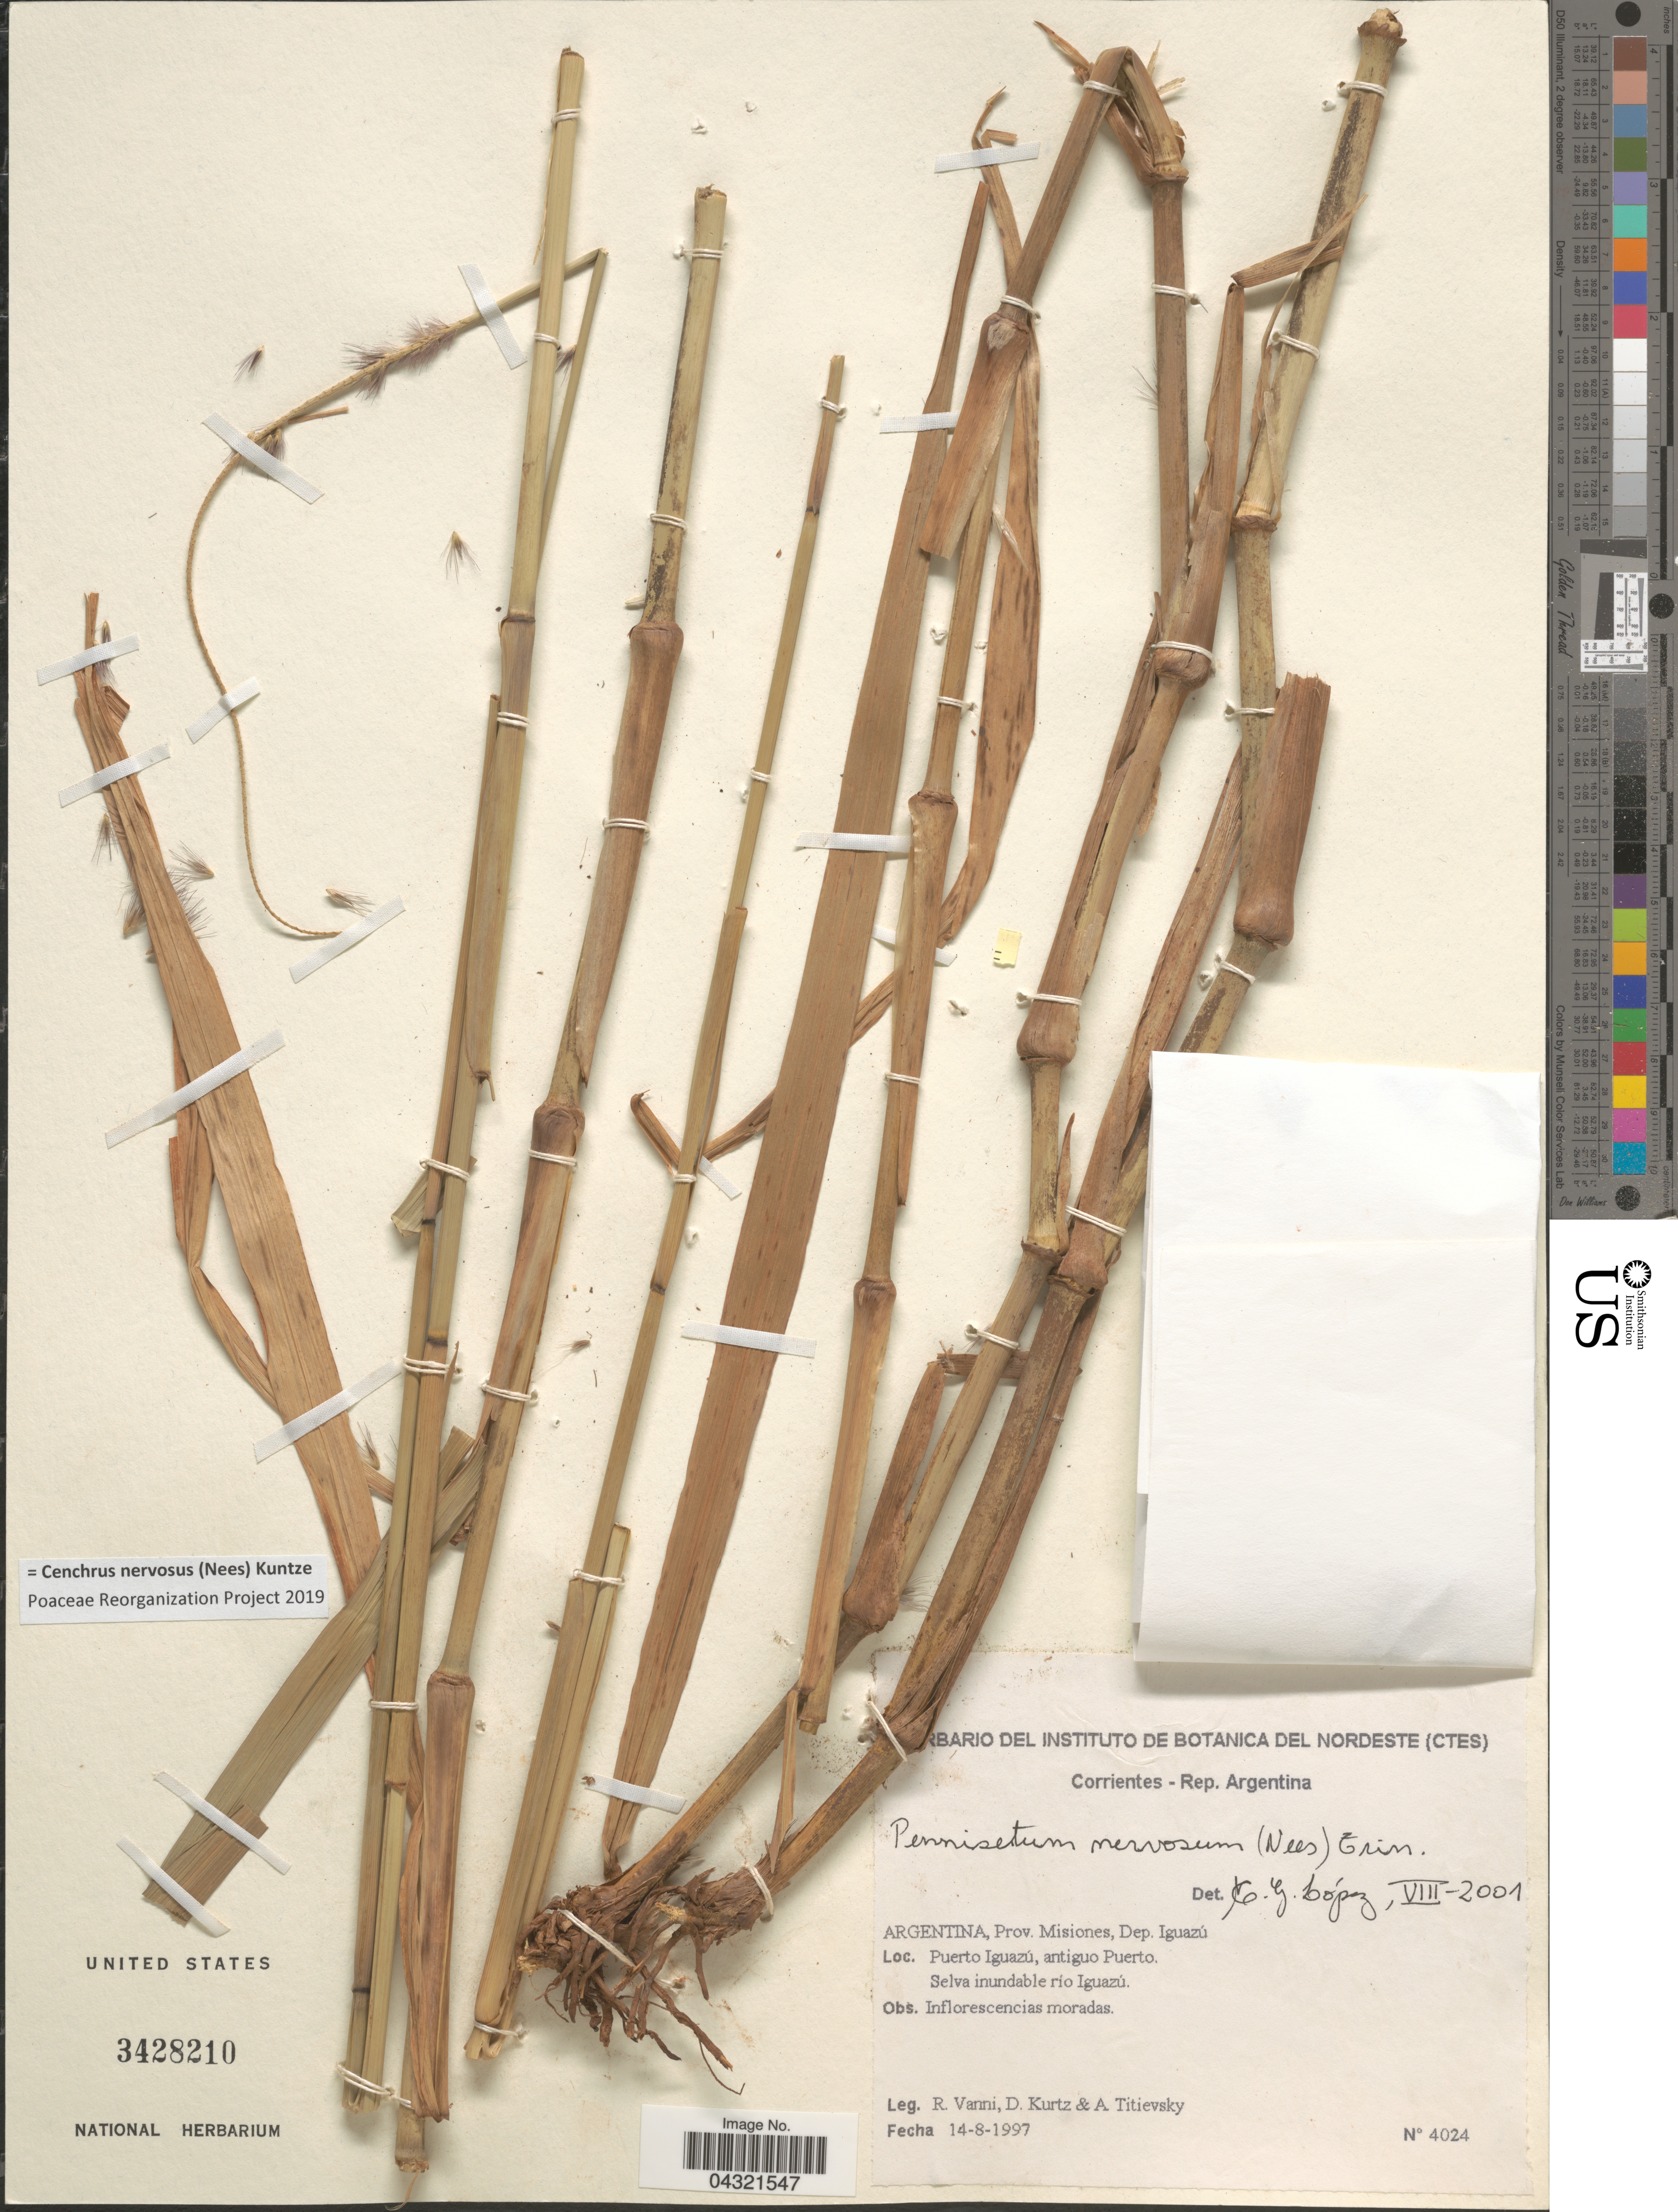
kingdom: Plantae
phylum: Tracheophyta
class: Liliopsida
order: Poales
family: Poaceae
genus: Cenchrus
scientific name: Cenchrus nervosus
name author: (Nees) Kuntze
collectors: R. Vanni, D. Kurtz & A. Titievsky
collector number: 4024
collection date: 1997-08-14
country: Argentina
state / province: Misiones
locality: Dep. Iguazú. Puerto Iguazú, antiguo Puerto. Selva inundable rio Iguazú.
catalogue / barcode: US 3428210